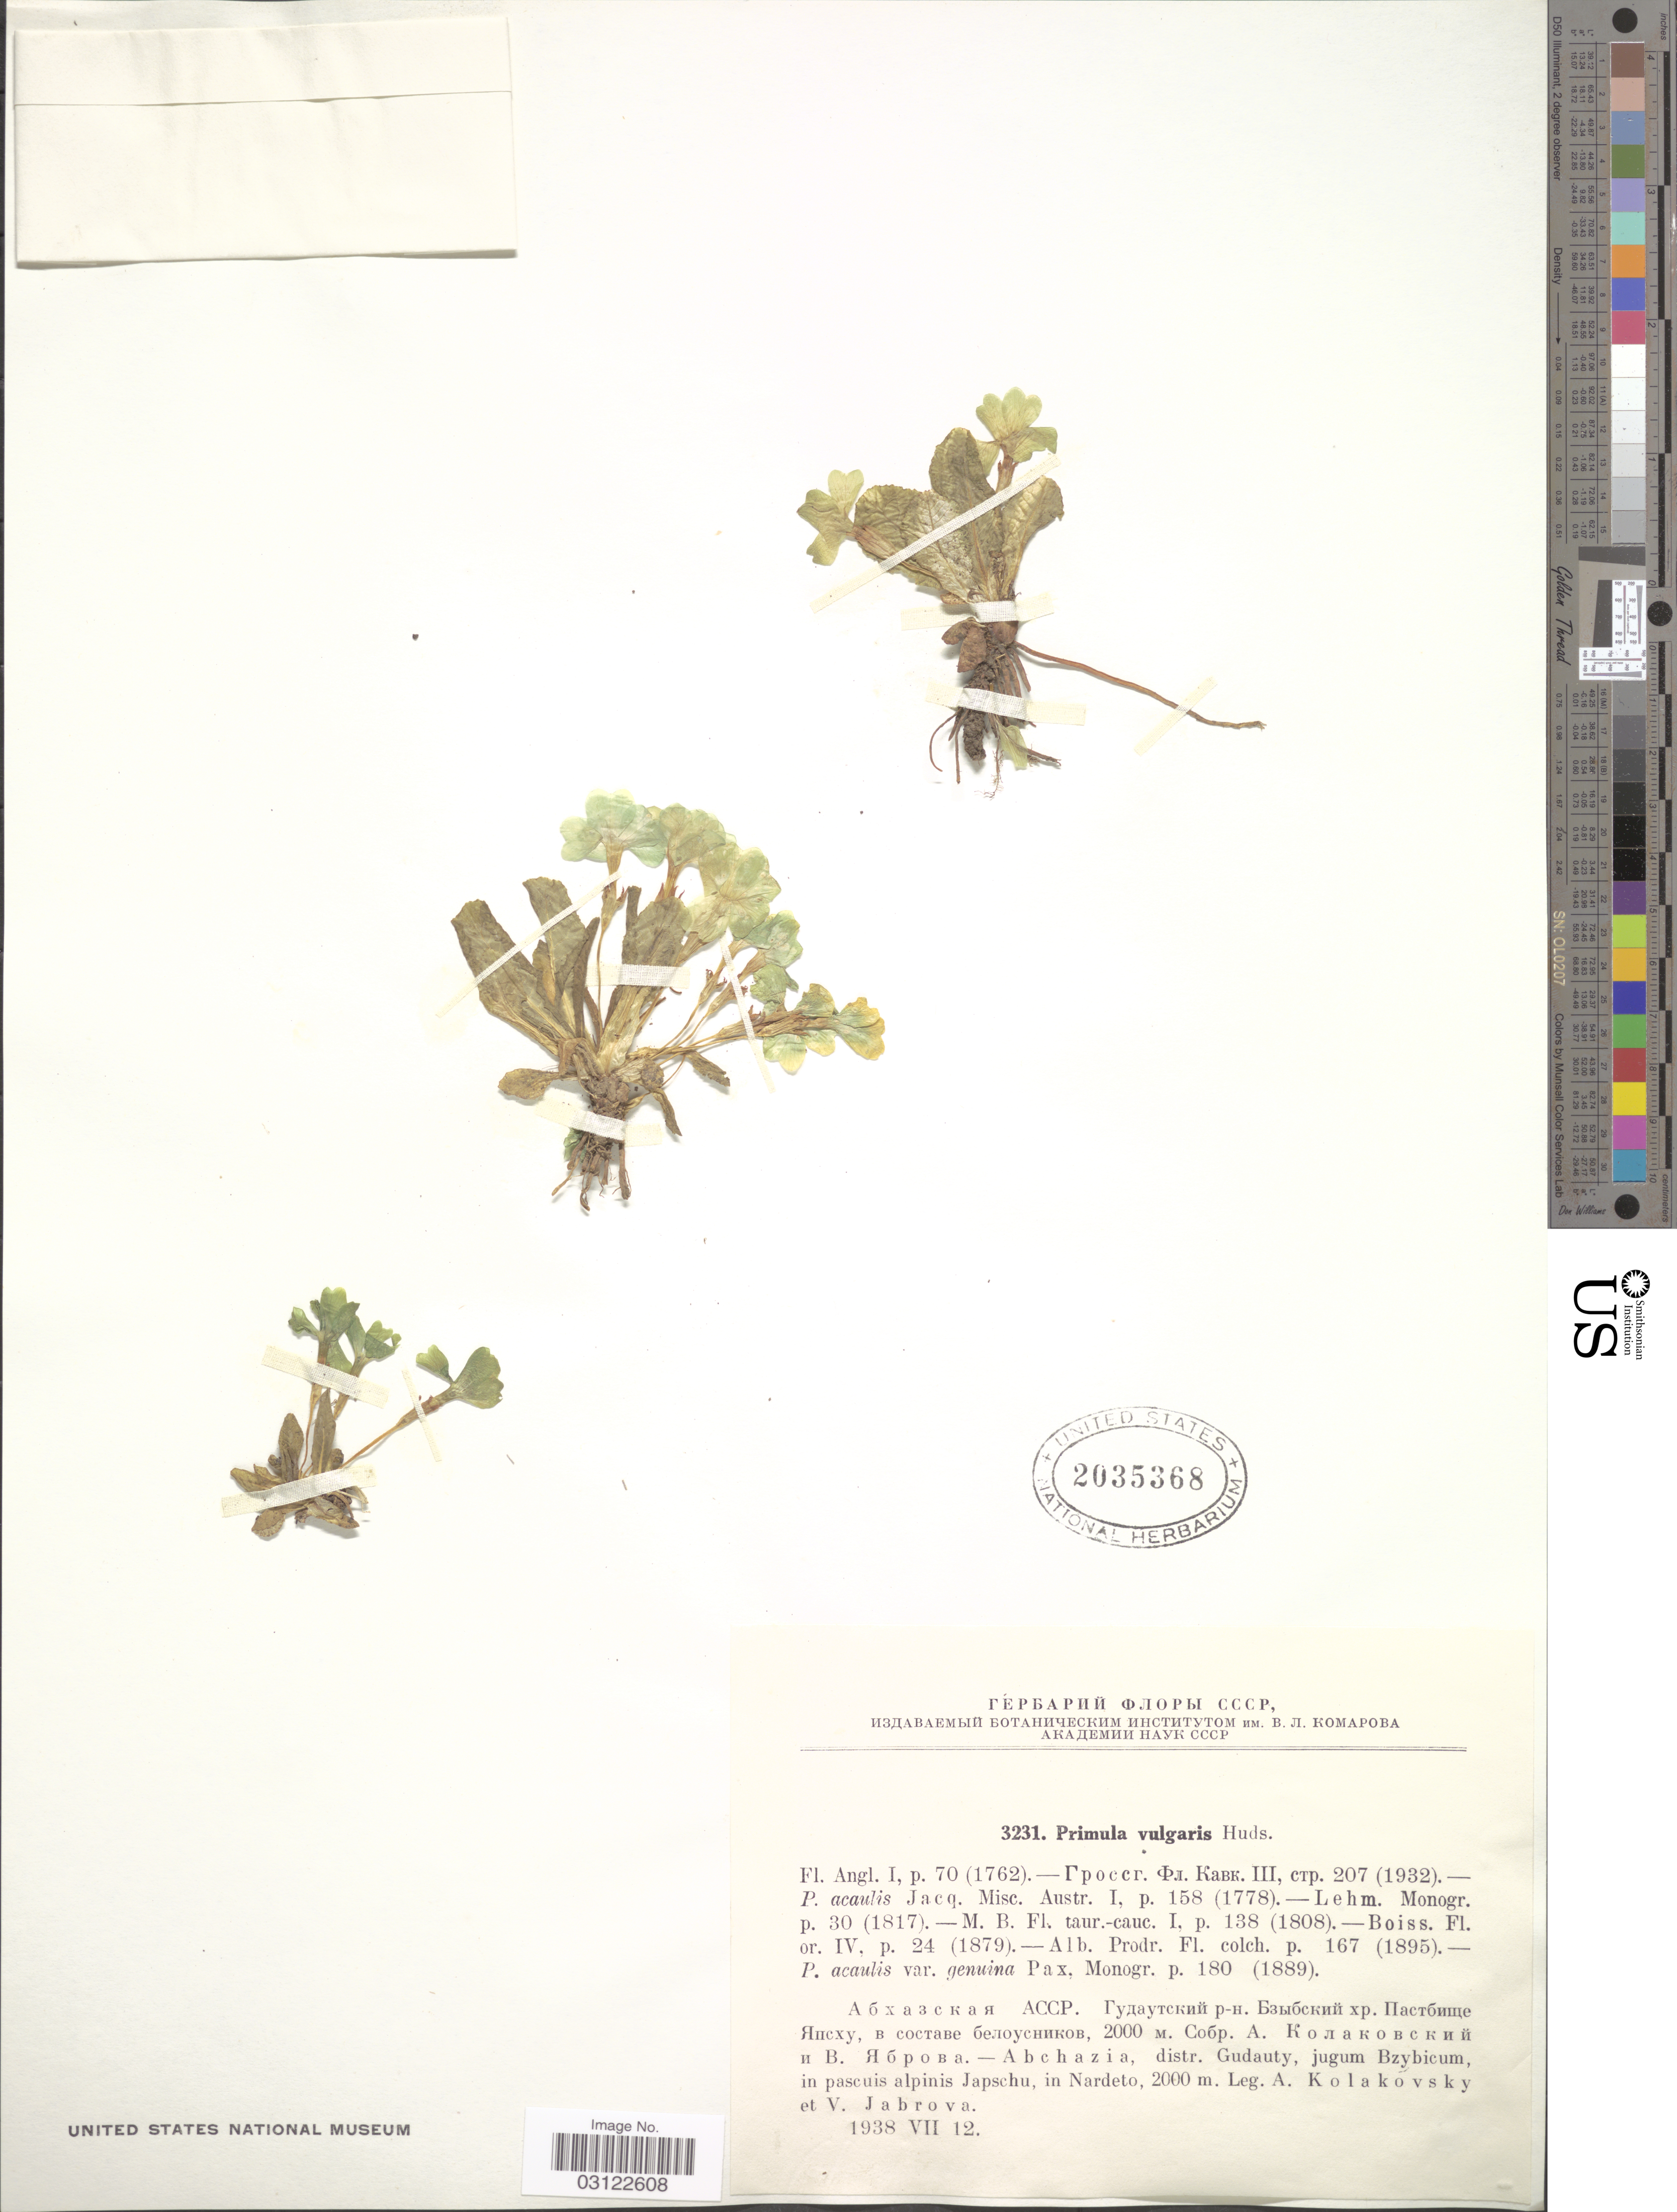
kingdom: Plantae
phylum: Tracheophyta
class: Magnoliopsida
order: Ericales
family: Primulaceae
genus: Primula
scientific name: Primula vulgaris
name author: Huds.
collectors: A. Kolakovsky & V. Jabrova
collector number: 3231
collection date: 1938-07-12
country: Georgia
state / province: Abkhazia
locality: Abchazia, distr. Gudauty, jugum Bzybicum, in pascuis alpinis Japschu, in Nardeto.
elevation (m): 2000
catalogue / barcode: US 2035368